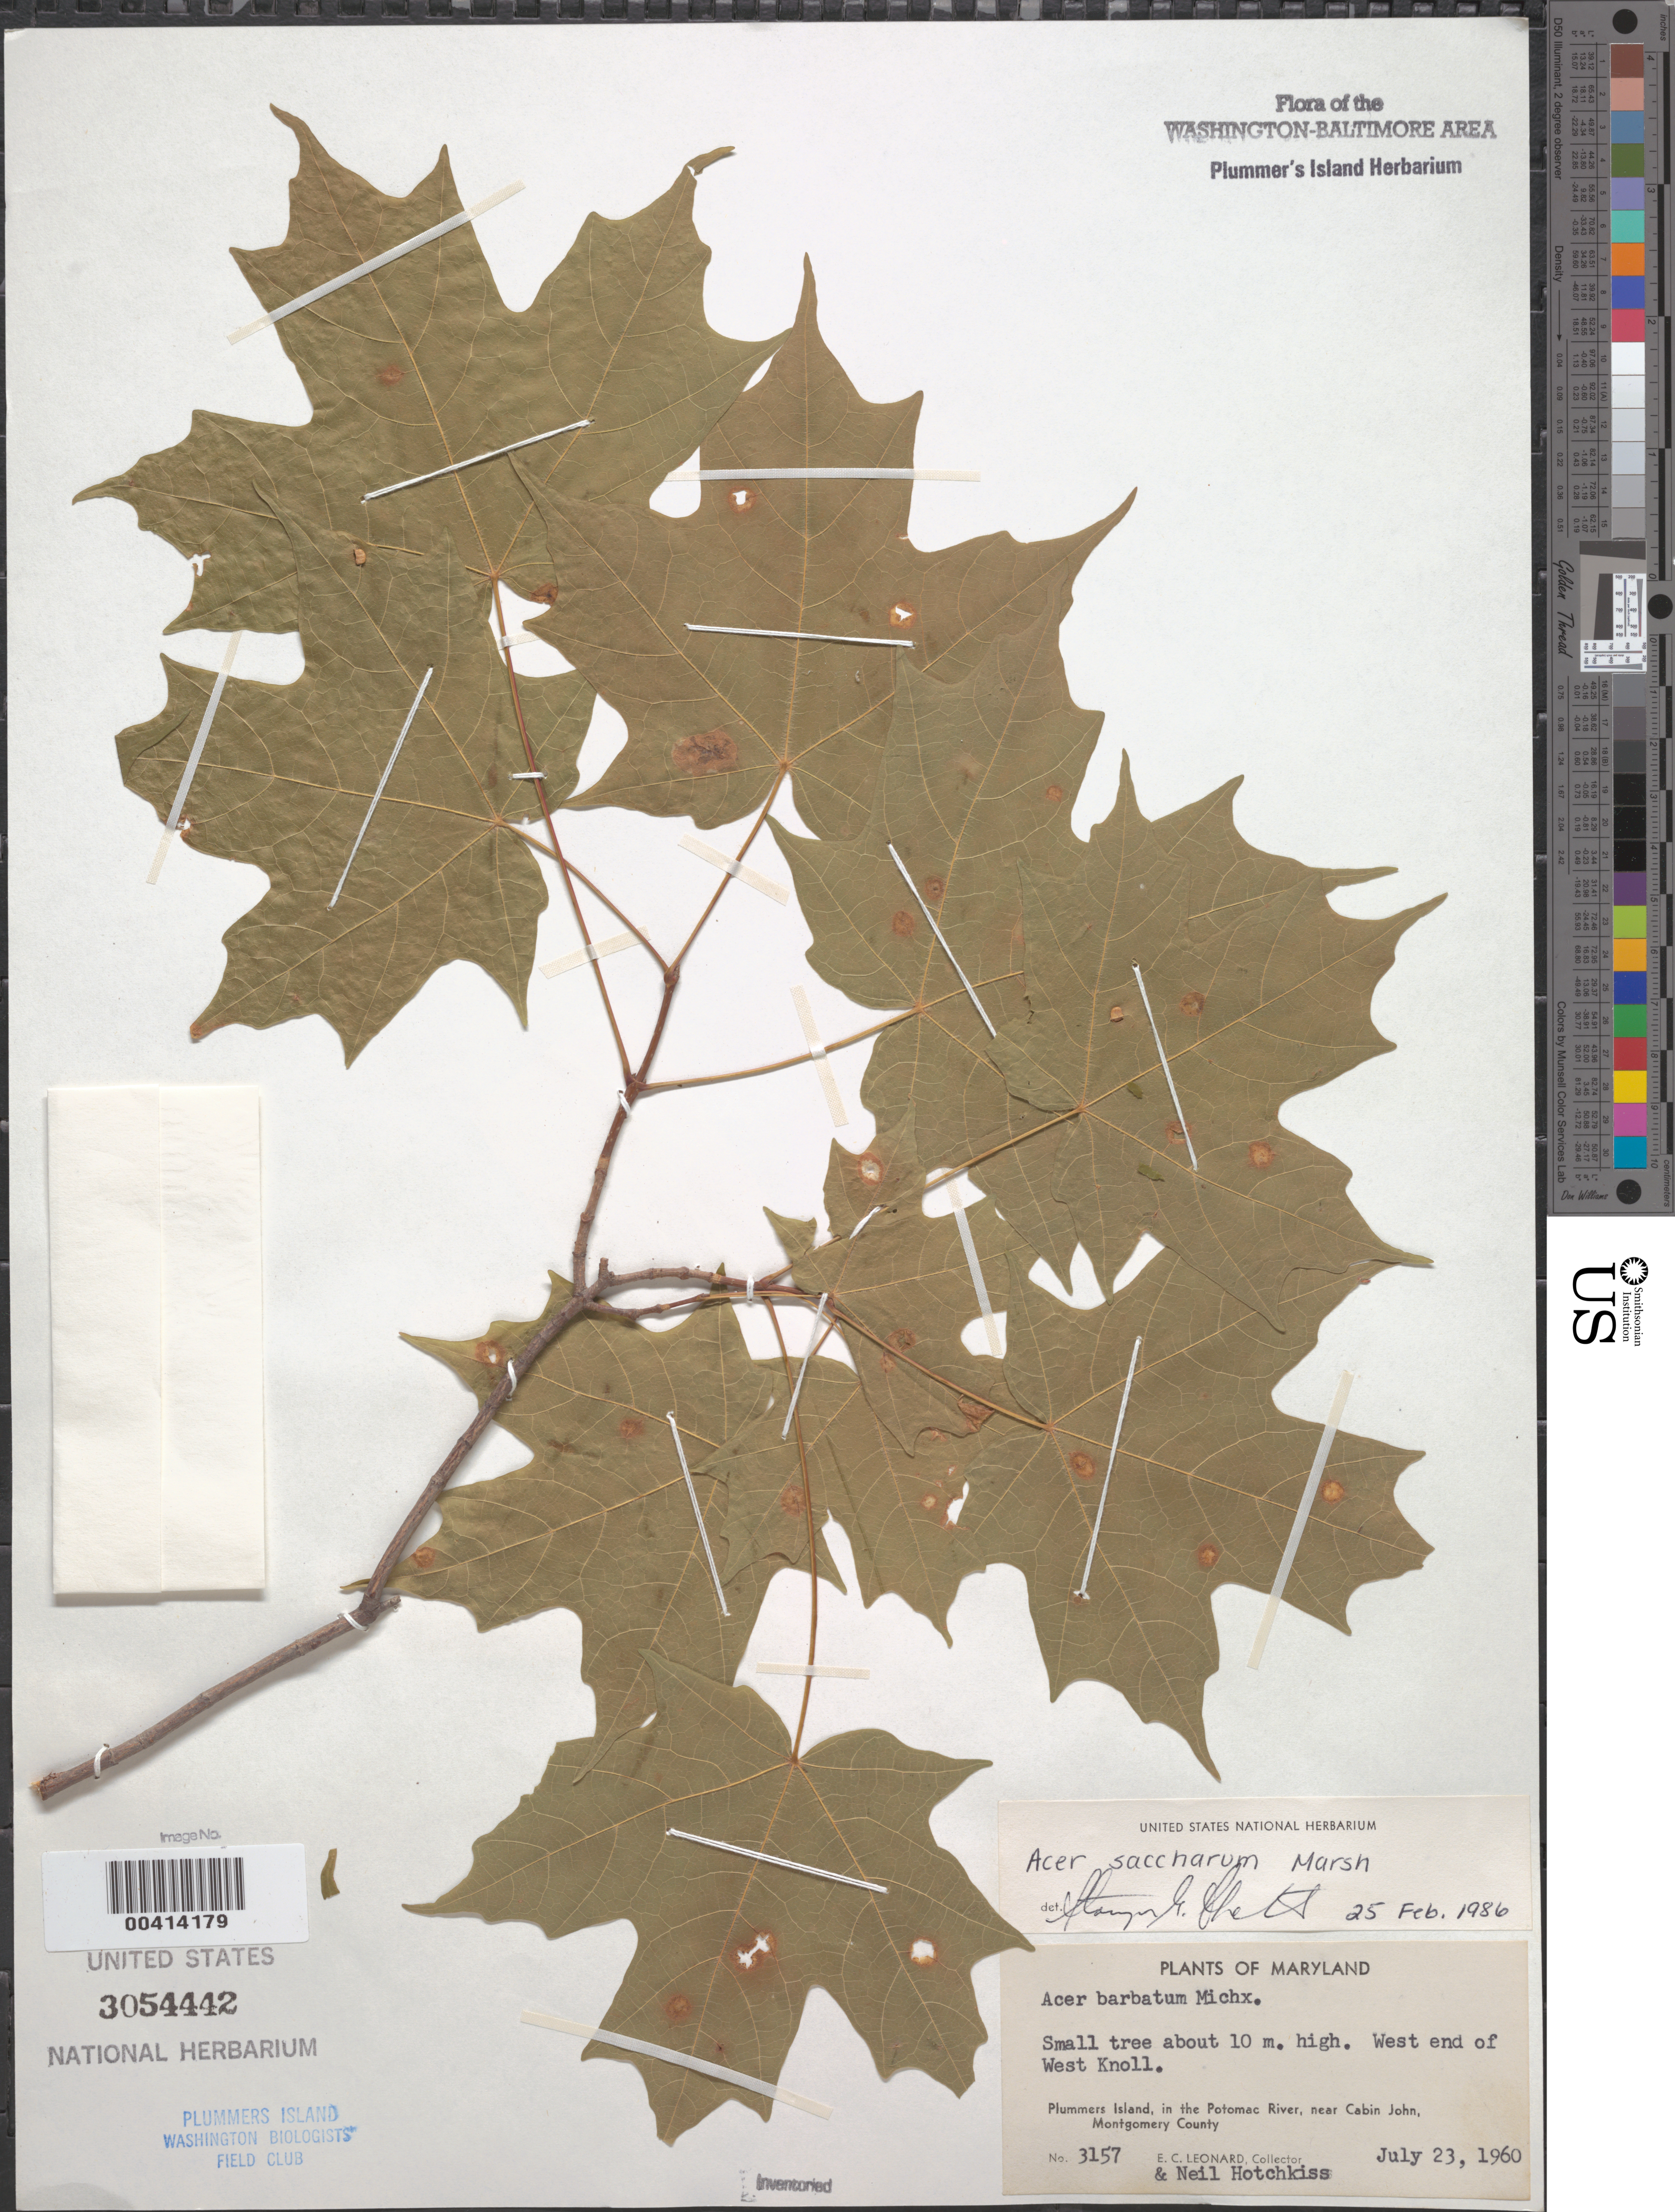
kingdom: Plantae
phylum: Tracheophyta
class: Magnoliopsida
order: Sapindales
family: Sapindaceae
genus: Acer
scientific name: Acer saccharum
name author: Marshall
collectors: E. C. Leonard & N. Hotchkiss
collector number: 3157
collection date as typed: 23 Jul 1960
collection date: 1960-07-23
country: United States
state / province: Maryland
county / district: Montgomery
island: Plummers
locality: Plummer's Island; west end of west knoll C. & O. Canal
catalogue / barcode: US 3054442